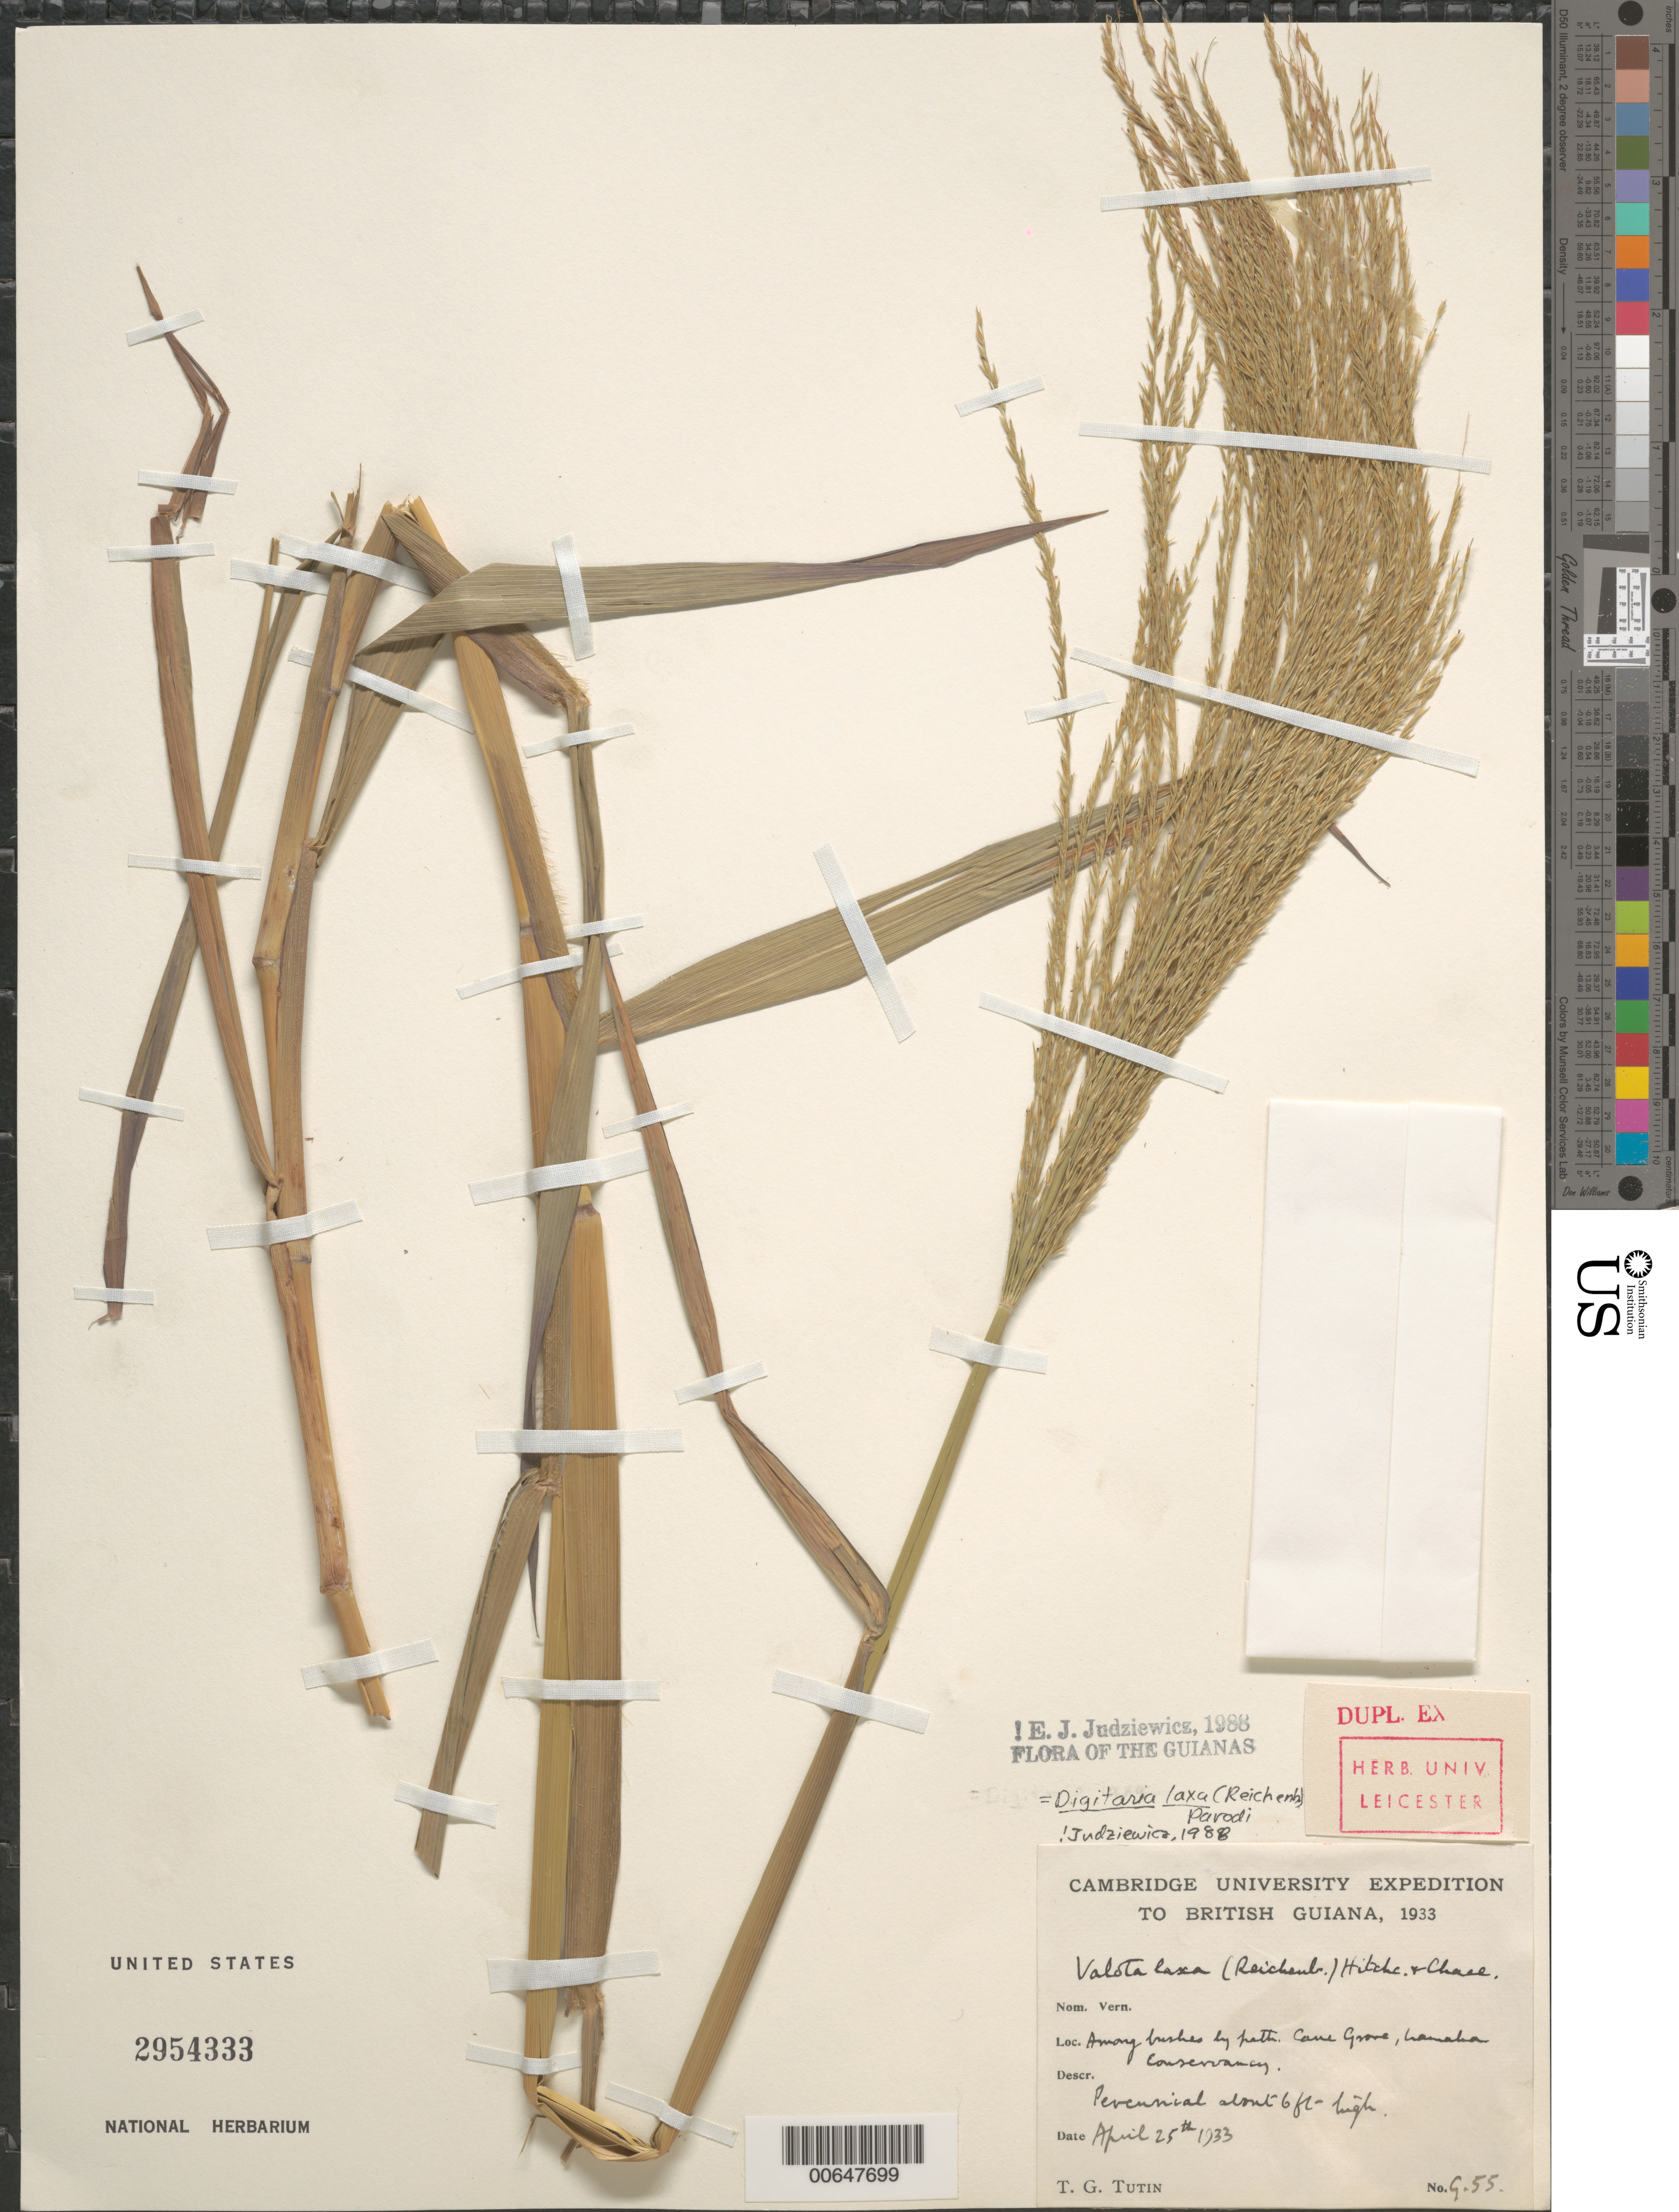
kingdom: Plantae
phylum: Tracheophyta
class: Liliopsida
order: Poales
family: Poaceae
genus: Digitaria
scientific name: Digitaria laxa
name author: (Rchb. ex A. Spreng.) Parodi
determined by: Judziewicz, E. J.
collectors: T. G. Tutin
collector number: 955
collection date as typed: Apr-33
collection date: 1933-04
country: Guyana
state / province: Demerara-Mahaica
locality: Lamaha Conservancy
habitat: Among bushes by path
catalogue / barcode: US 2954333